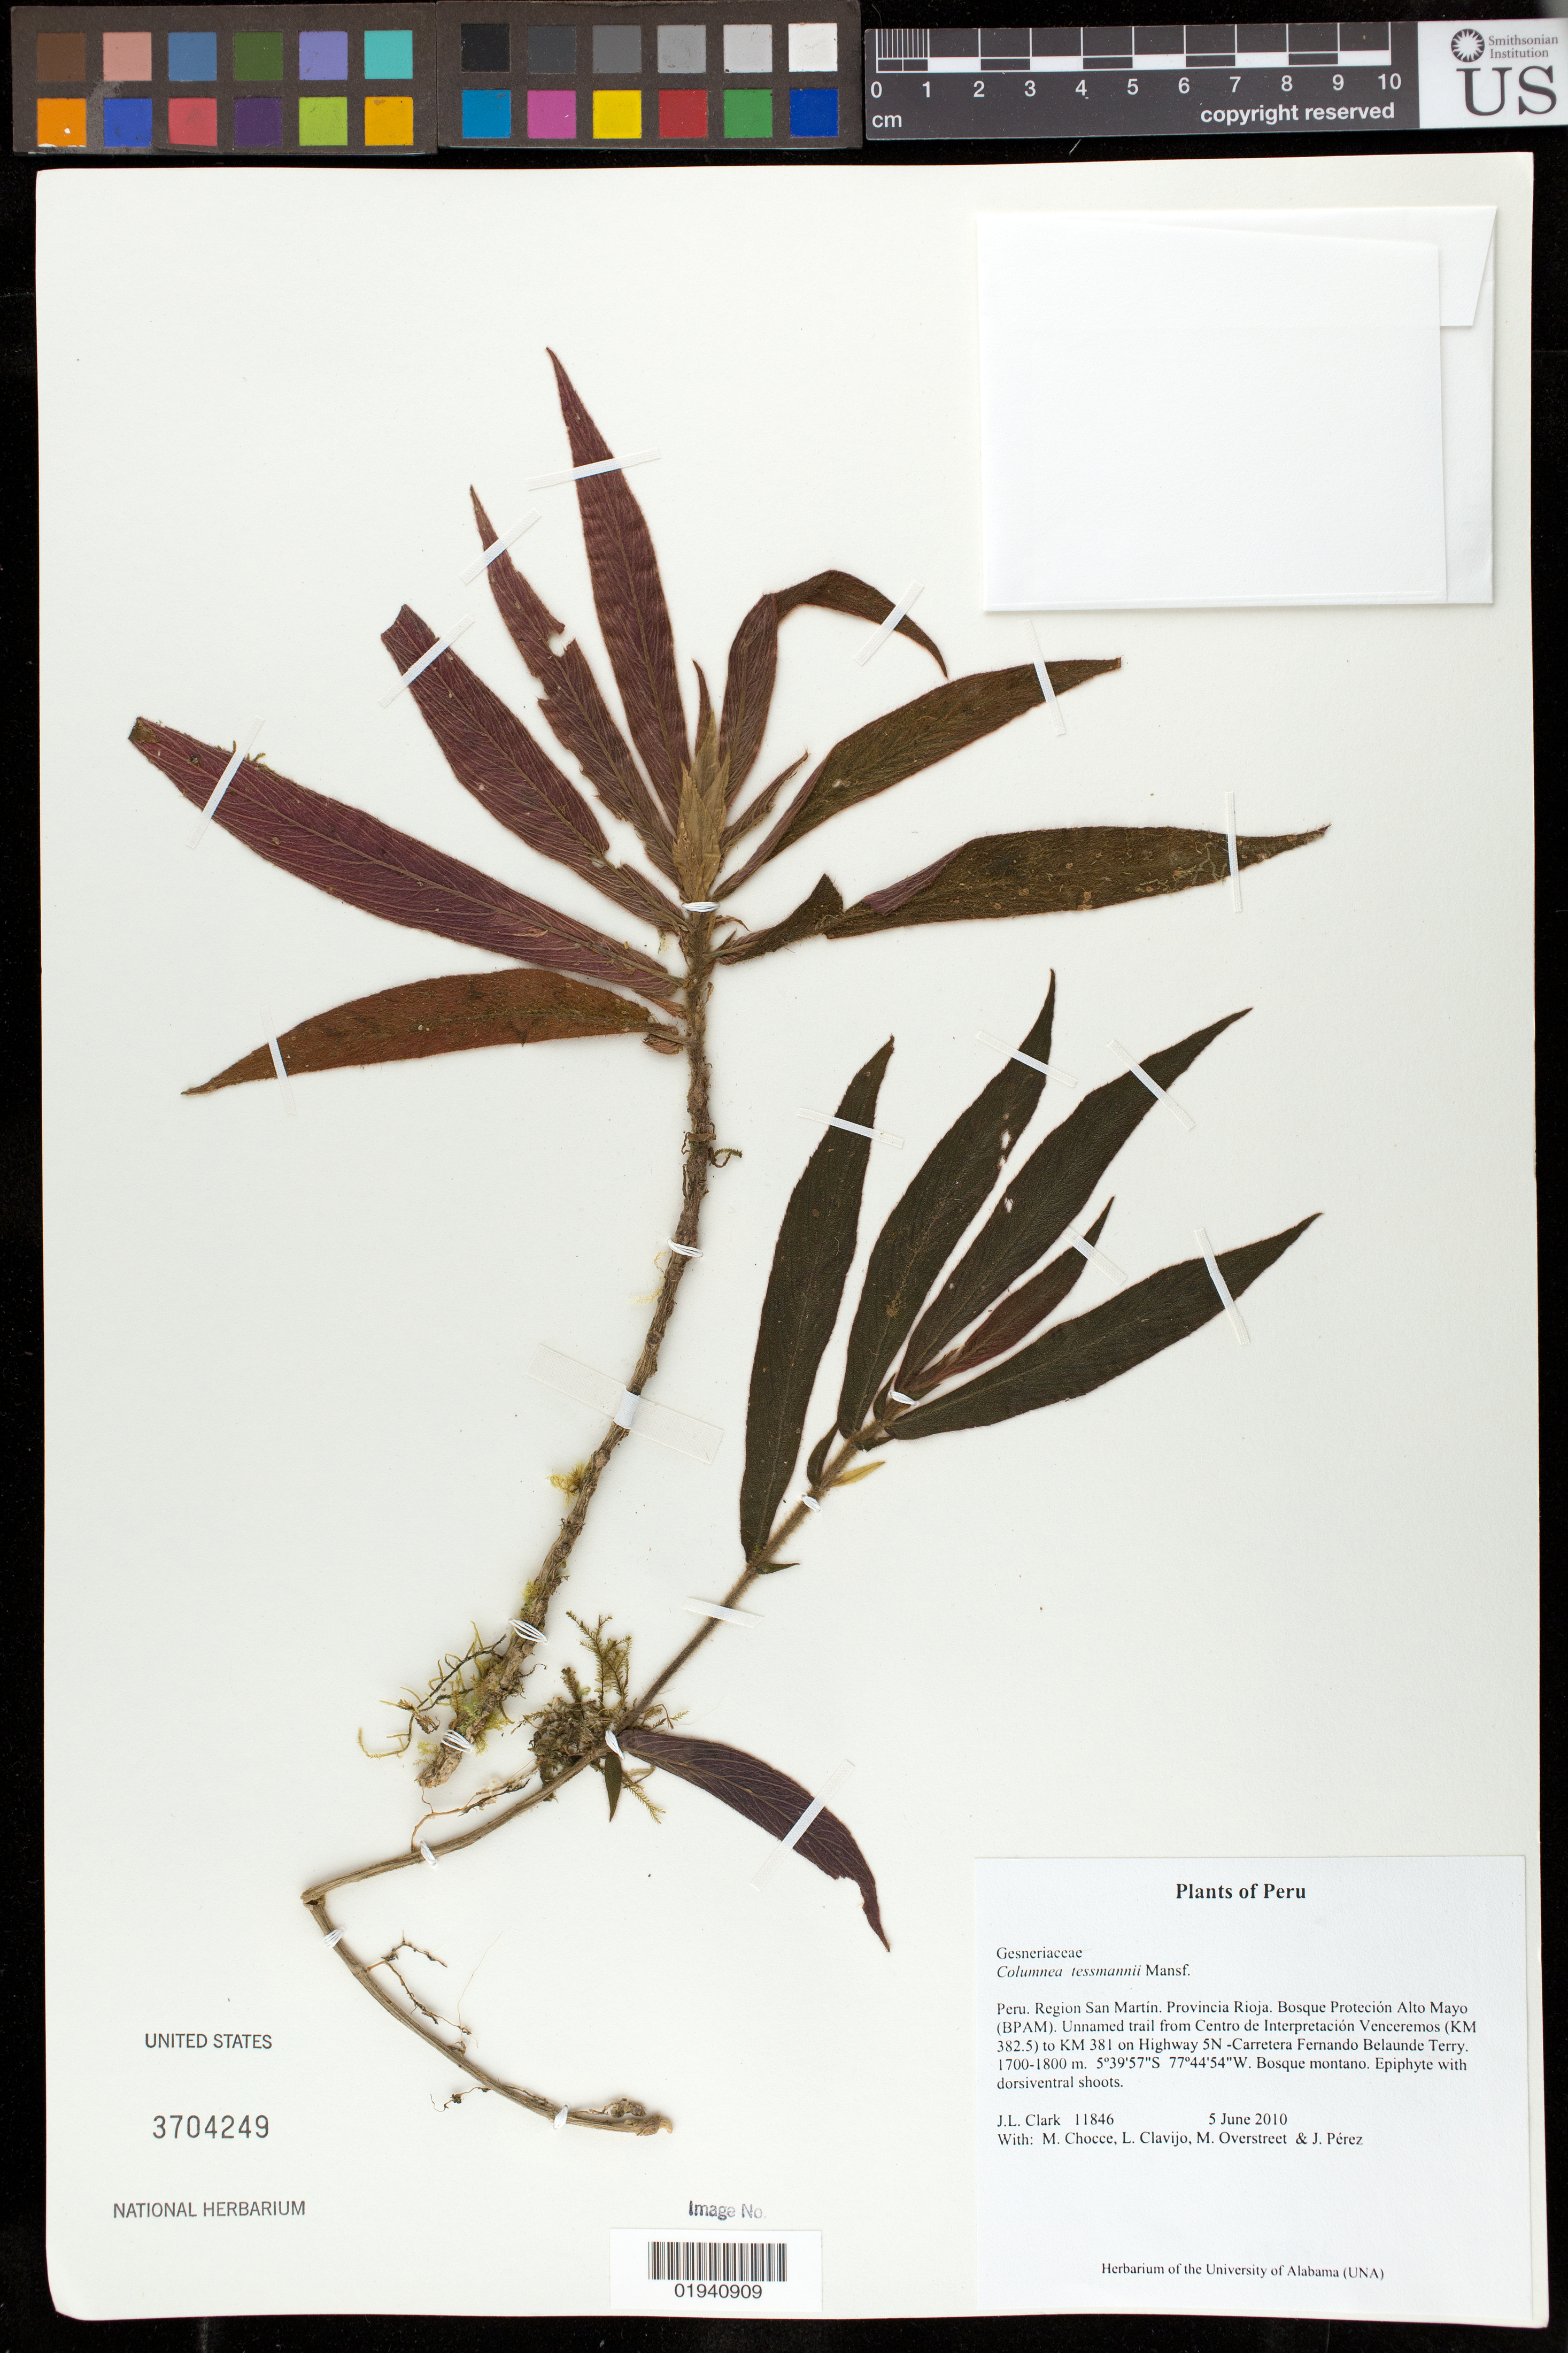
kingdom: Plantae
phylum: Tracheophyta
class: Magnoliopsida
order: Lamiales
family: Gesneriaceae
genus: Columnea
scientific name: Columnea tessmannii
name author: Mansf.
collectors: J. L. Clark, M. Chocce, L. Clavijo, M. Overstreet & J. Perez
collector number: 11846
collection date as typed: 5 Jun 2010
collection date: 2010-06-05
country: Peru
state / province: San Martín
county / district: Rioja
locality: Bosque Protecion Alto Mayo (BPAM). Unnamed trail from Centro de Interpretacion Venceremos (KM 382.5) to KM 381 on Highway 5N. Carretera Fernando Belaunde Terry.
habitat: Bosque montano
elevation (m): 1700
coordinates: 5 39 57 S, 77 44 54 W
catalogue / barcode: US 3704249